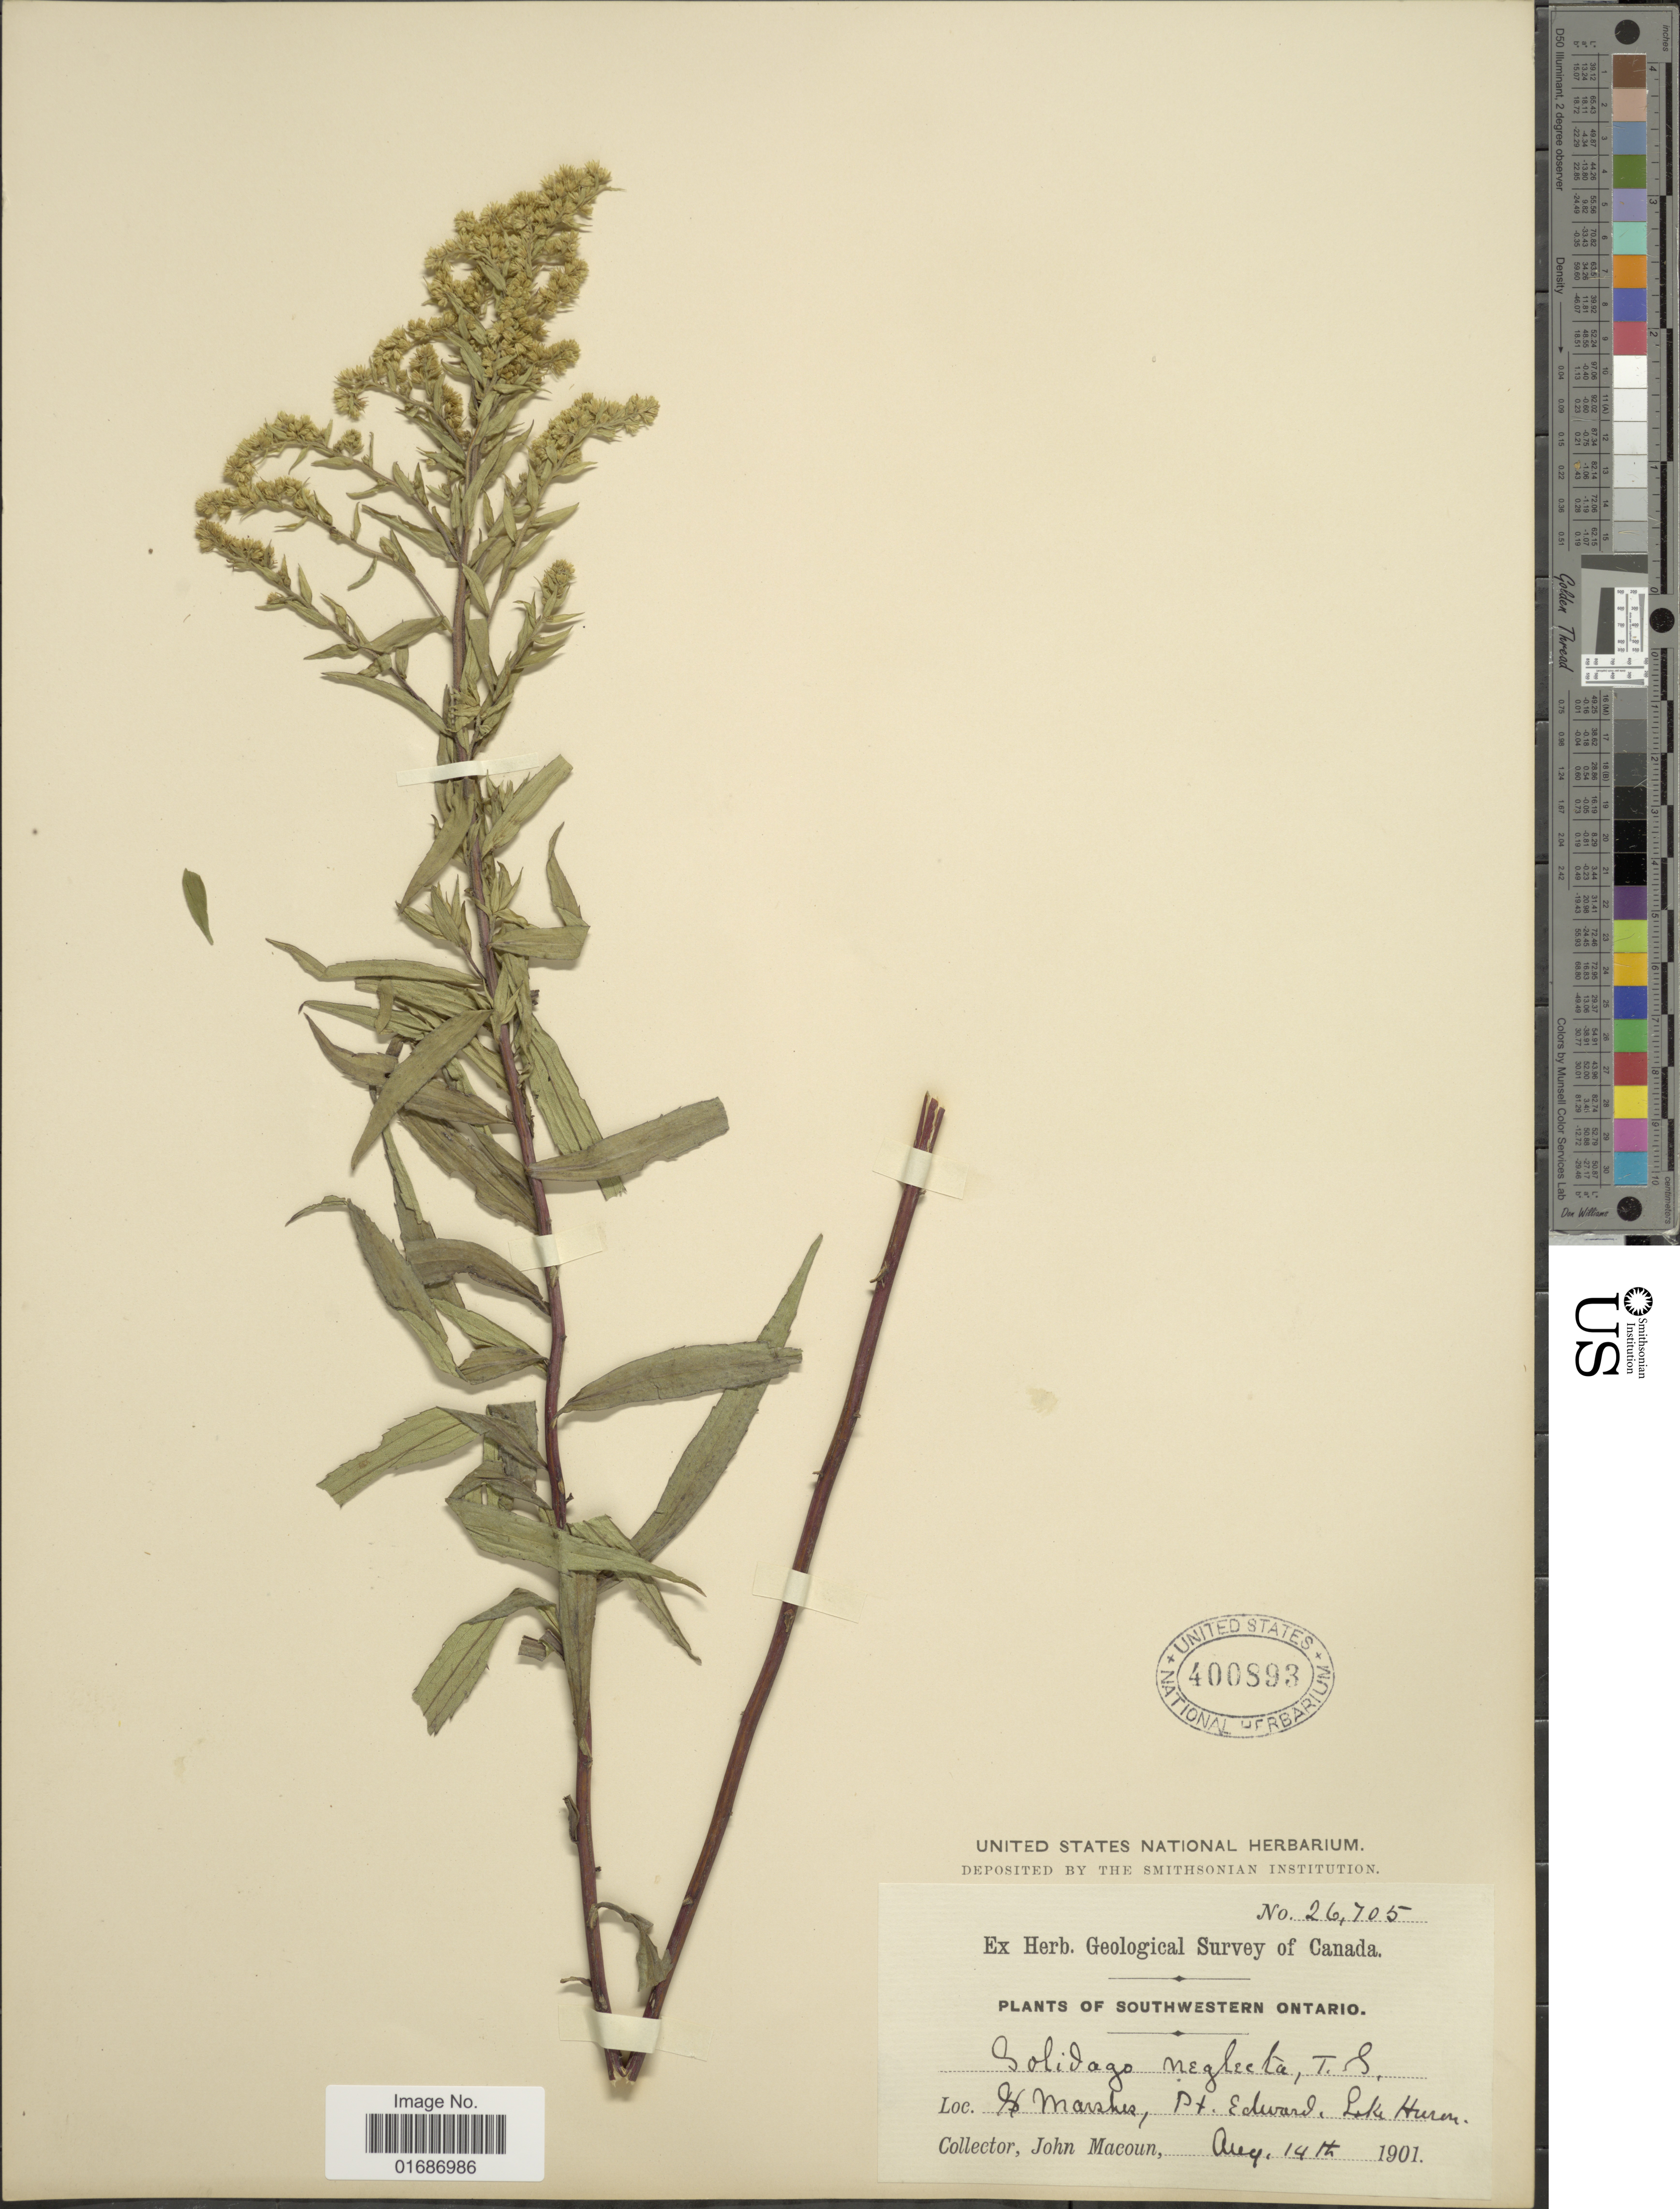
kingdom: Plantae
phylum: Tracheophyta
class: Magnoliopsida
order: Asterales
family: Asteraceae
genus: Solidago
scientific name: Solidago gigantea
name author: Aiton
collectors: J. Macoun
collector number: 26705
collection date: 1901-08-14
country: Canada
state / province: Ontario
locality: Southwestern Ontario, Marshez, Pt. Edward, lake Huron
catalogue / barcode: US 400893